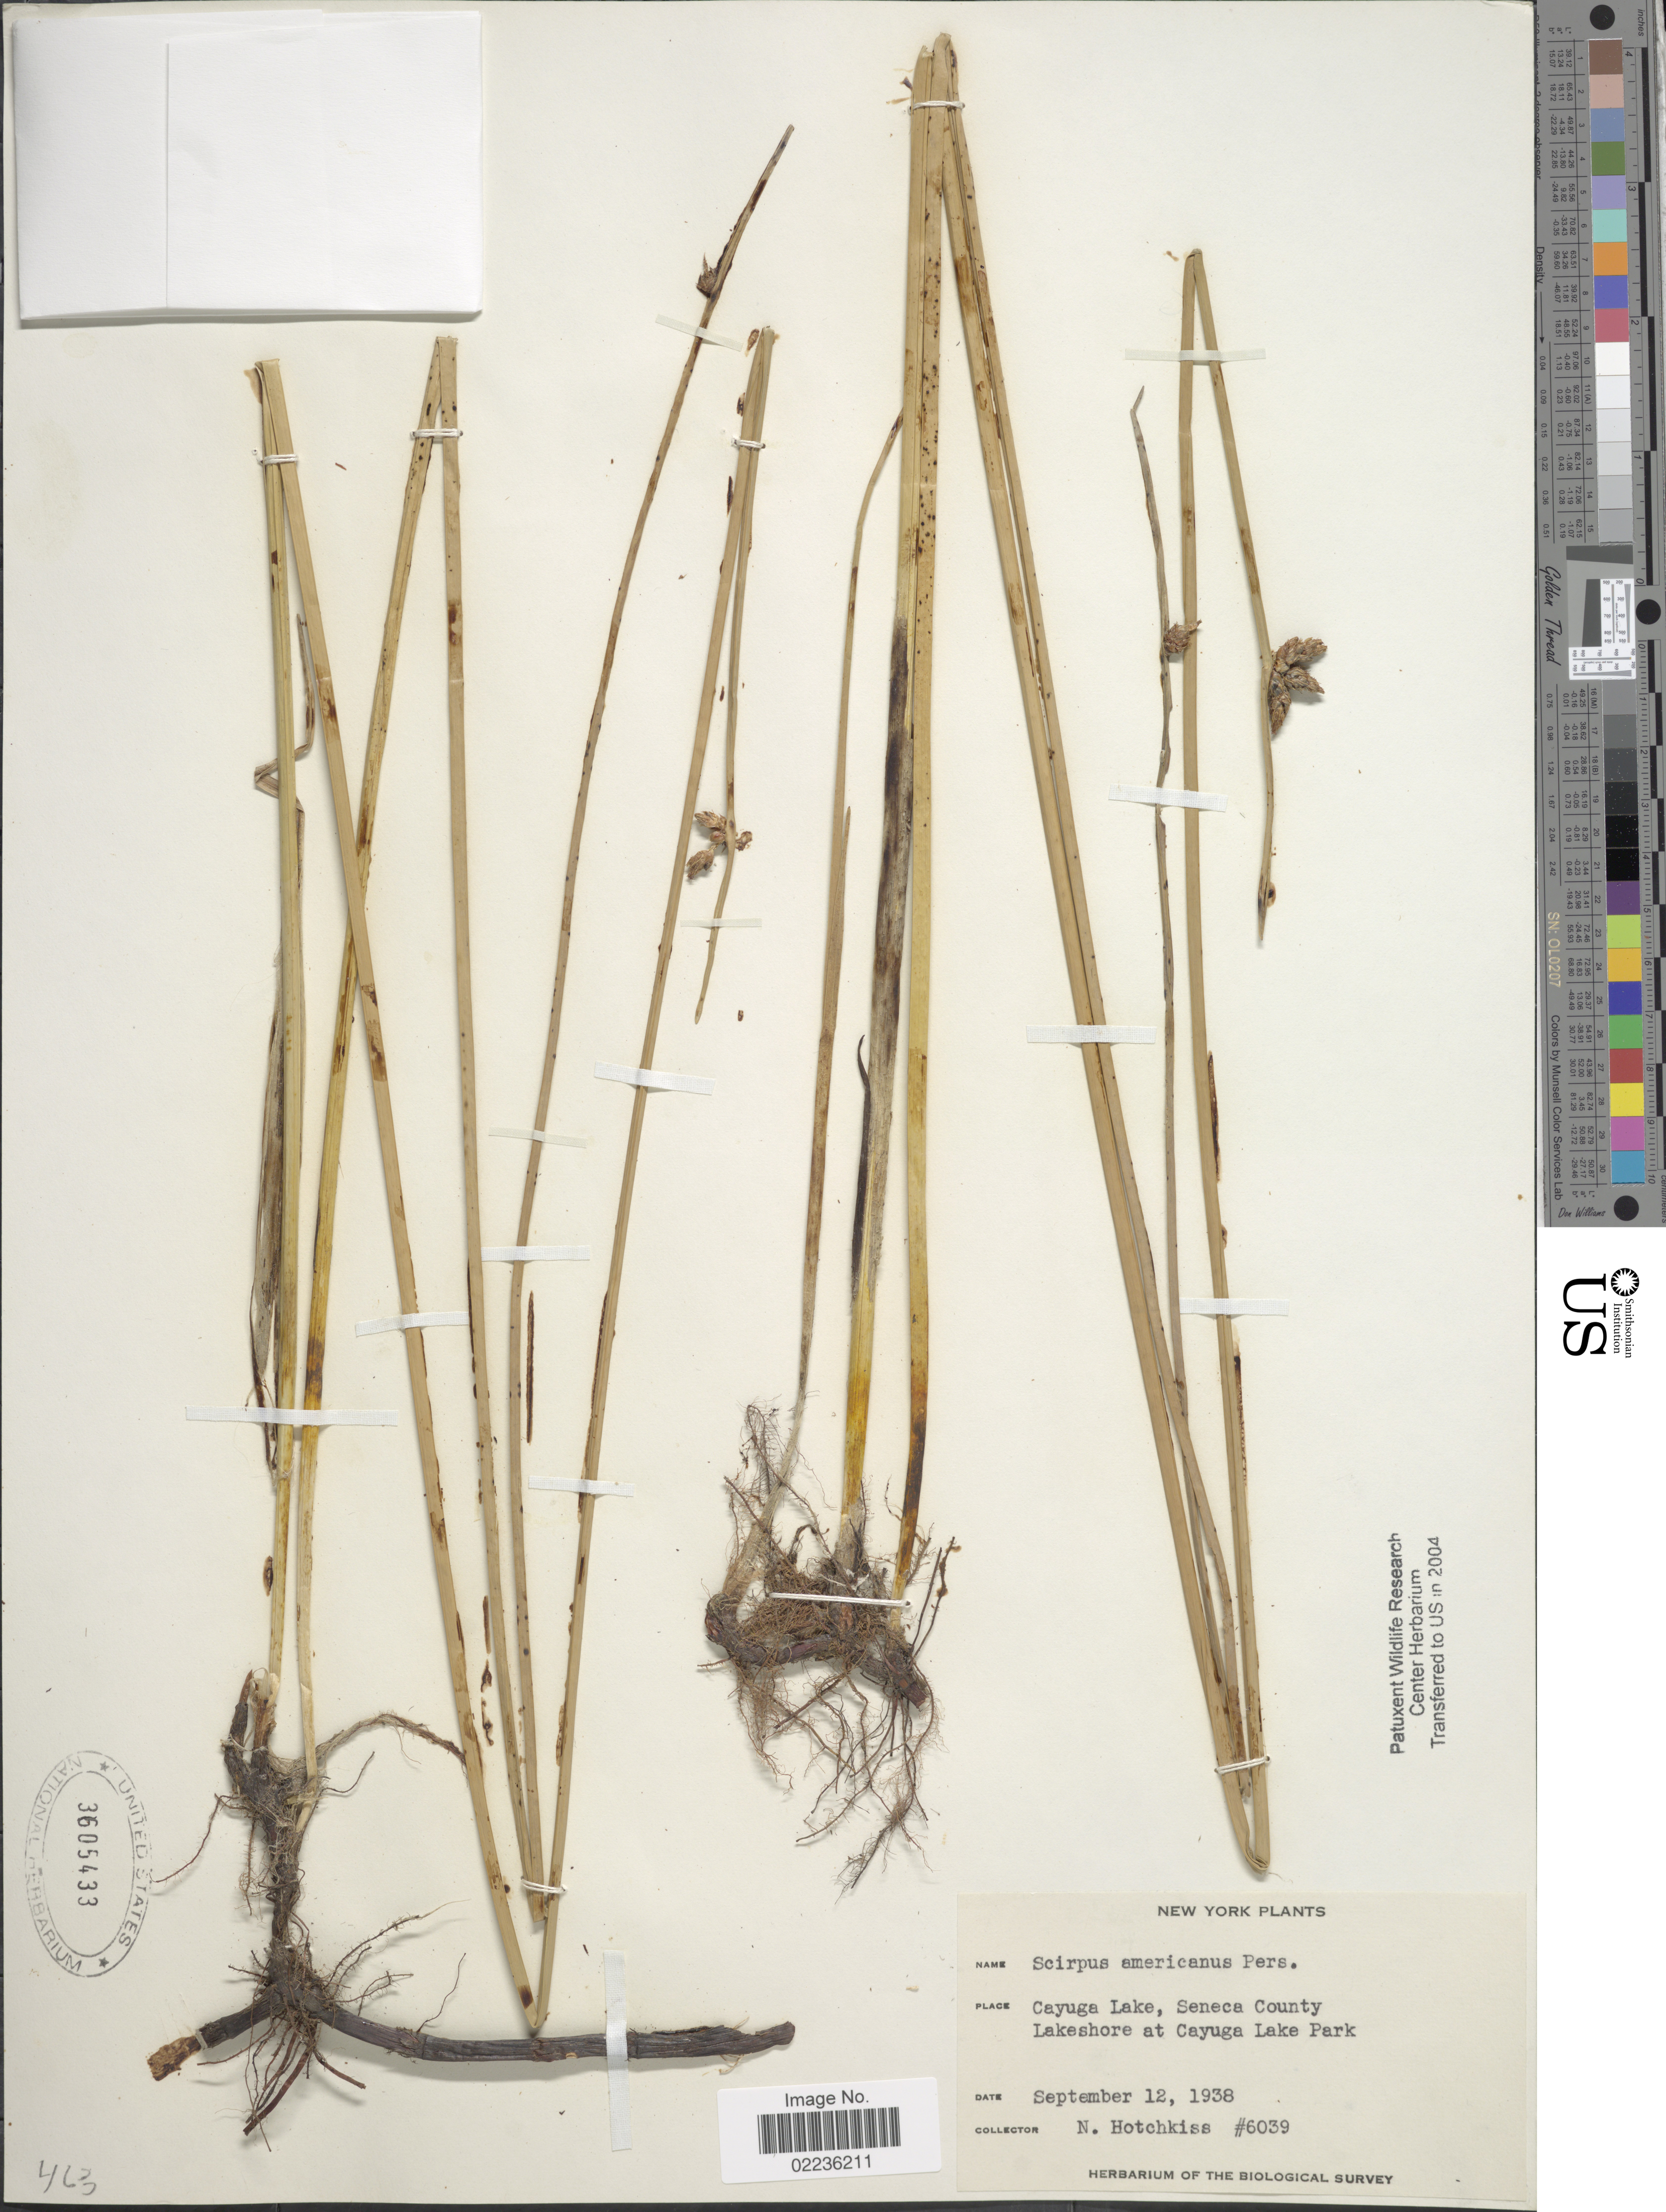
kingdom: Plantae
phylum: Tracheophyta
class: Liliopsida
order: Poales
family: Cyperaceae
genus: Schoenoplectus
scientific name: Schoenoplectus pungens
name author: (Vahl) Palla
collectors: N. Hotchkiss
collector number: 6039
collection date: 1938-09-12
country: United States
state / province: New York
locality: Cayuga Lake, Seneca County Lakeshore at Cayuga Lake Park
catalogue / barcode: US 3605433